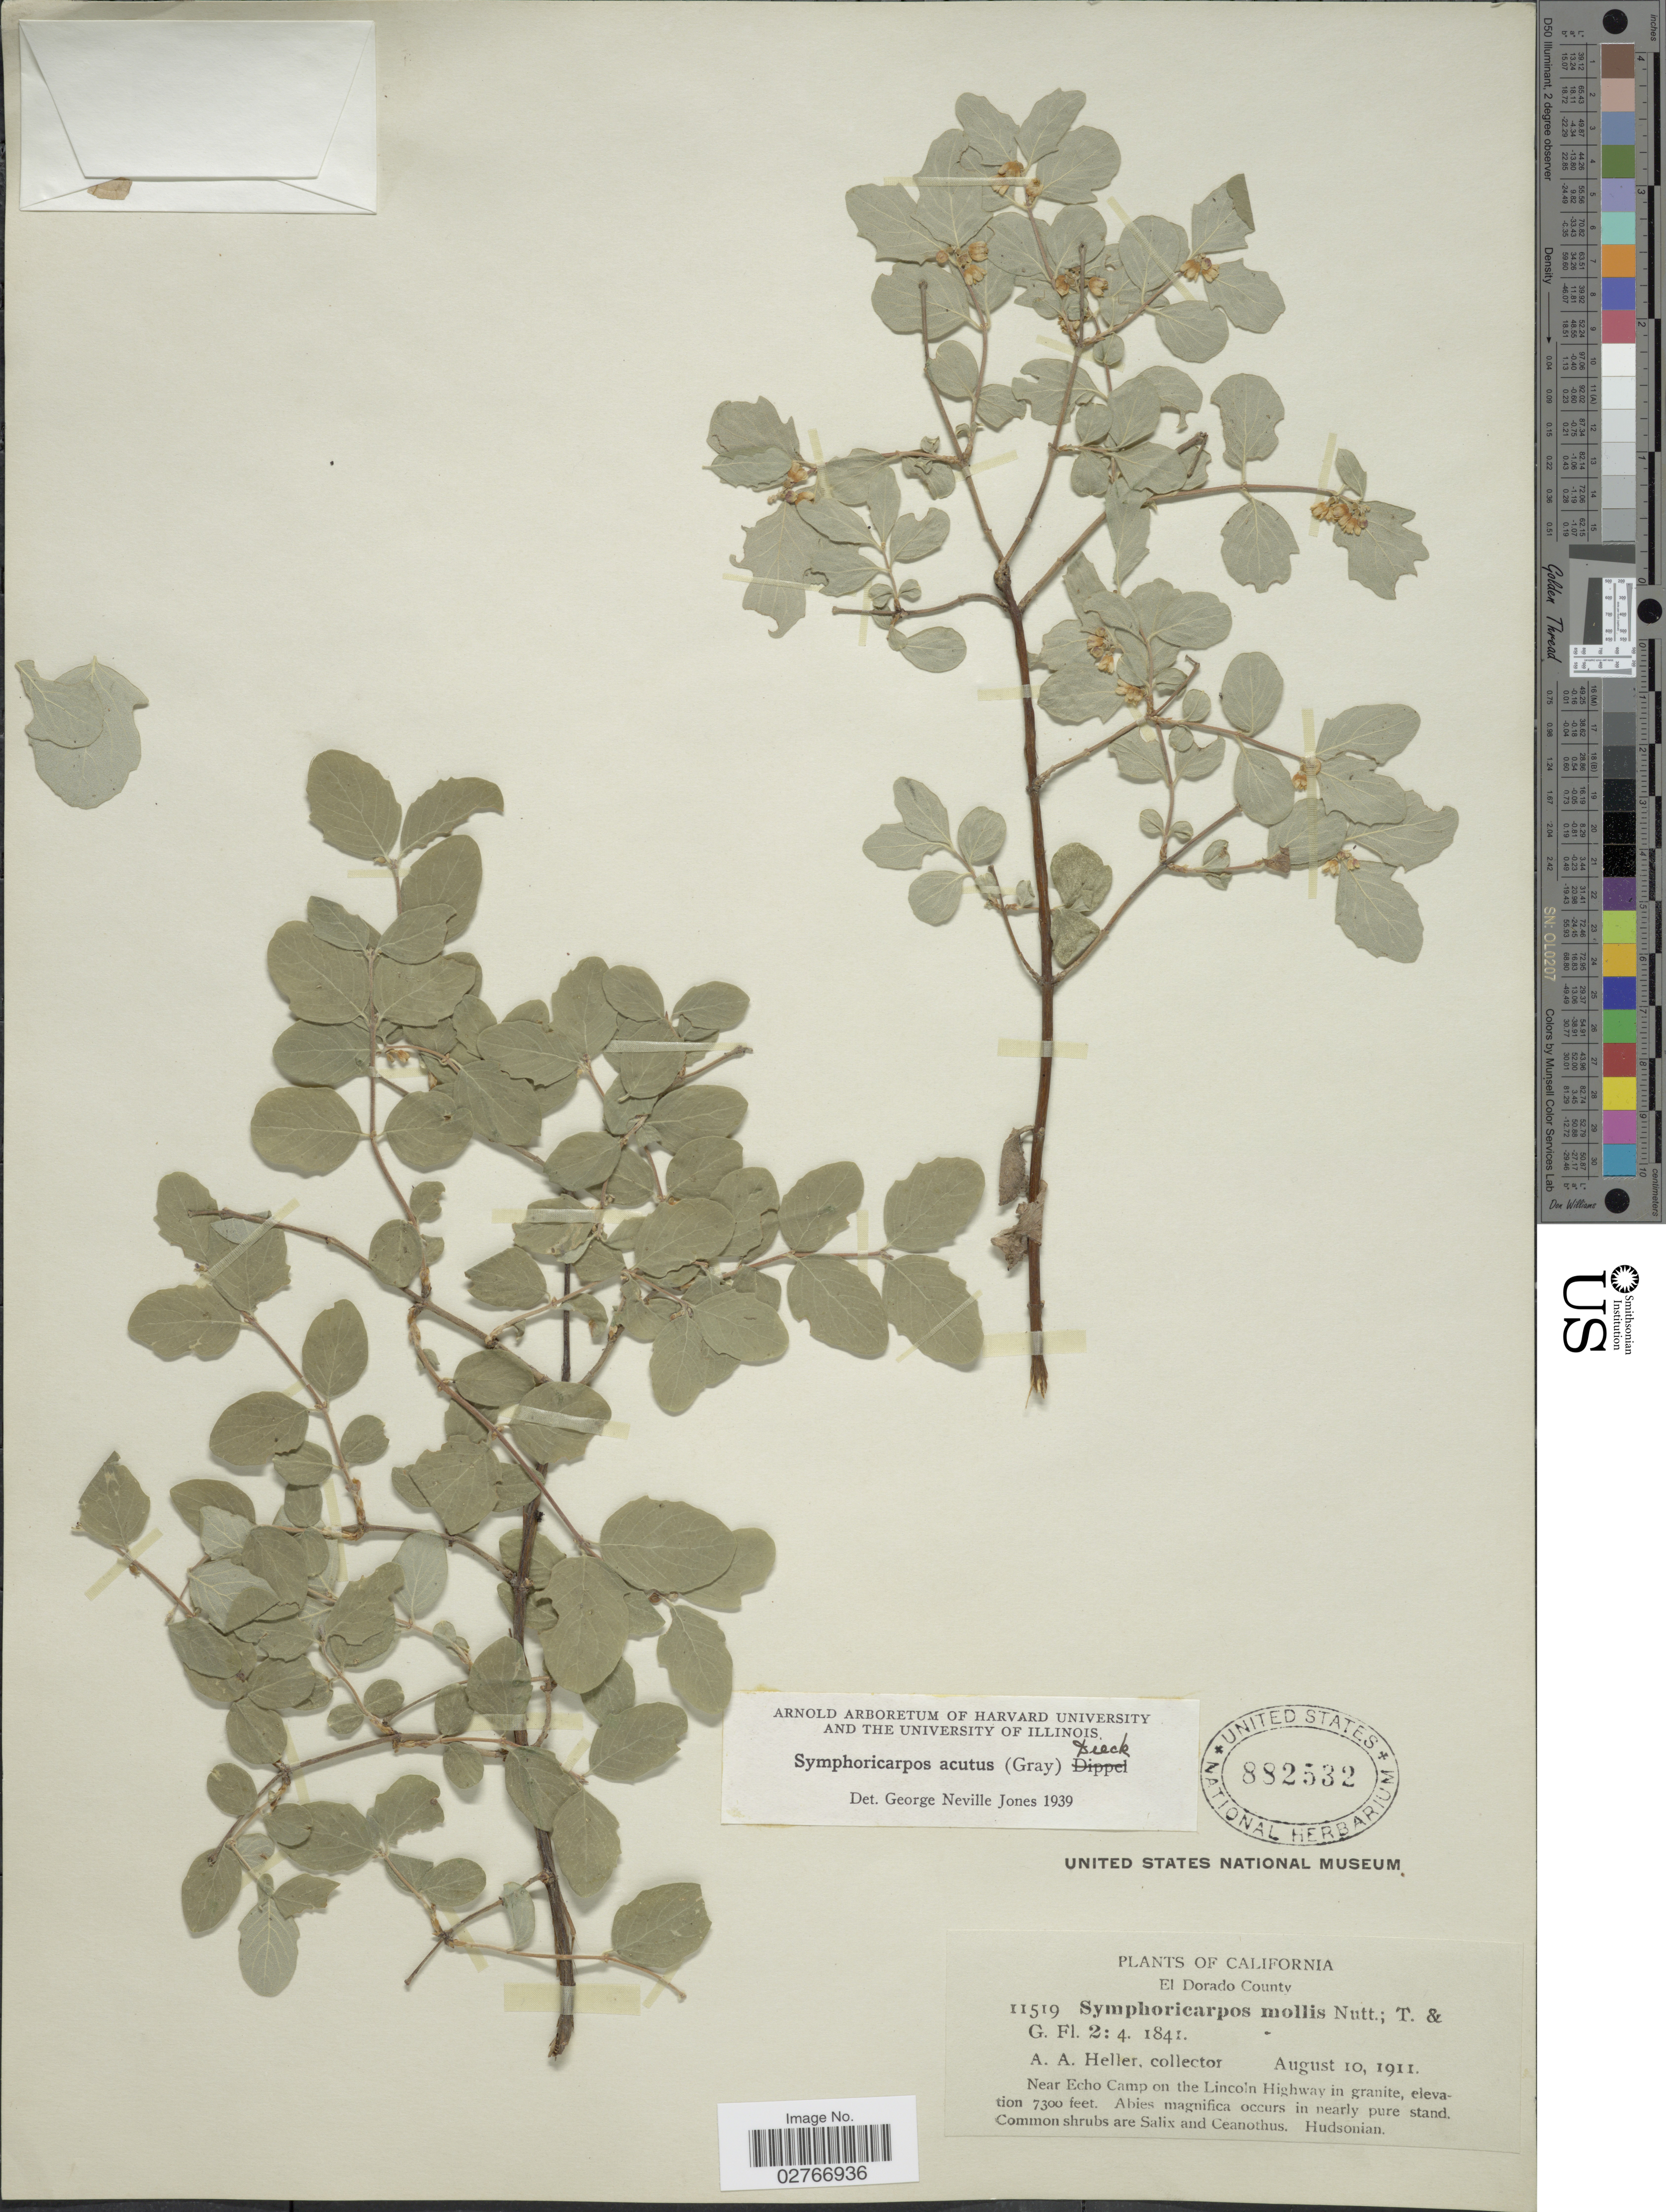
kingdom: Plantae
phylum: Tracheophyta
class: Magnoliopsida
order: Dipsacales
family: Caprifoliaceae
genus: Symphoricarpos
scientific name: Symphoricarpos acutus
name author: (A. Gray) Dieck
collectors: A. A. Heller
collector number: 11519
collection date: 1911-08-10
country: United States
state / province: California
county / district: El Dorado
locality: El Dorado County. Near Echo Camp on the Lincoln Highway in granite.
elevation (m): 2225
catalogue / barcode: US 882532